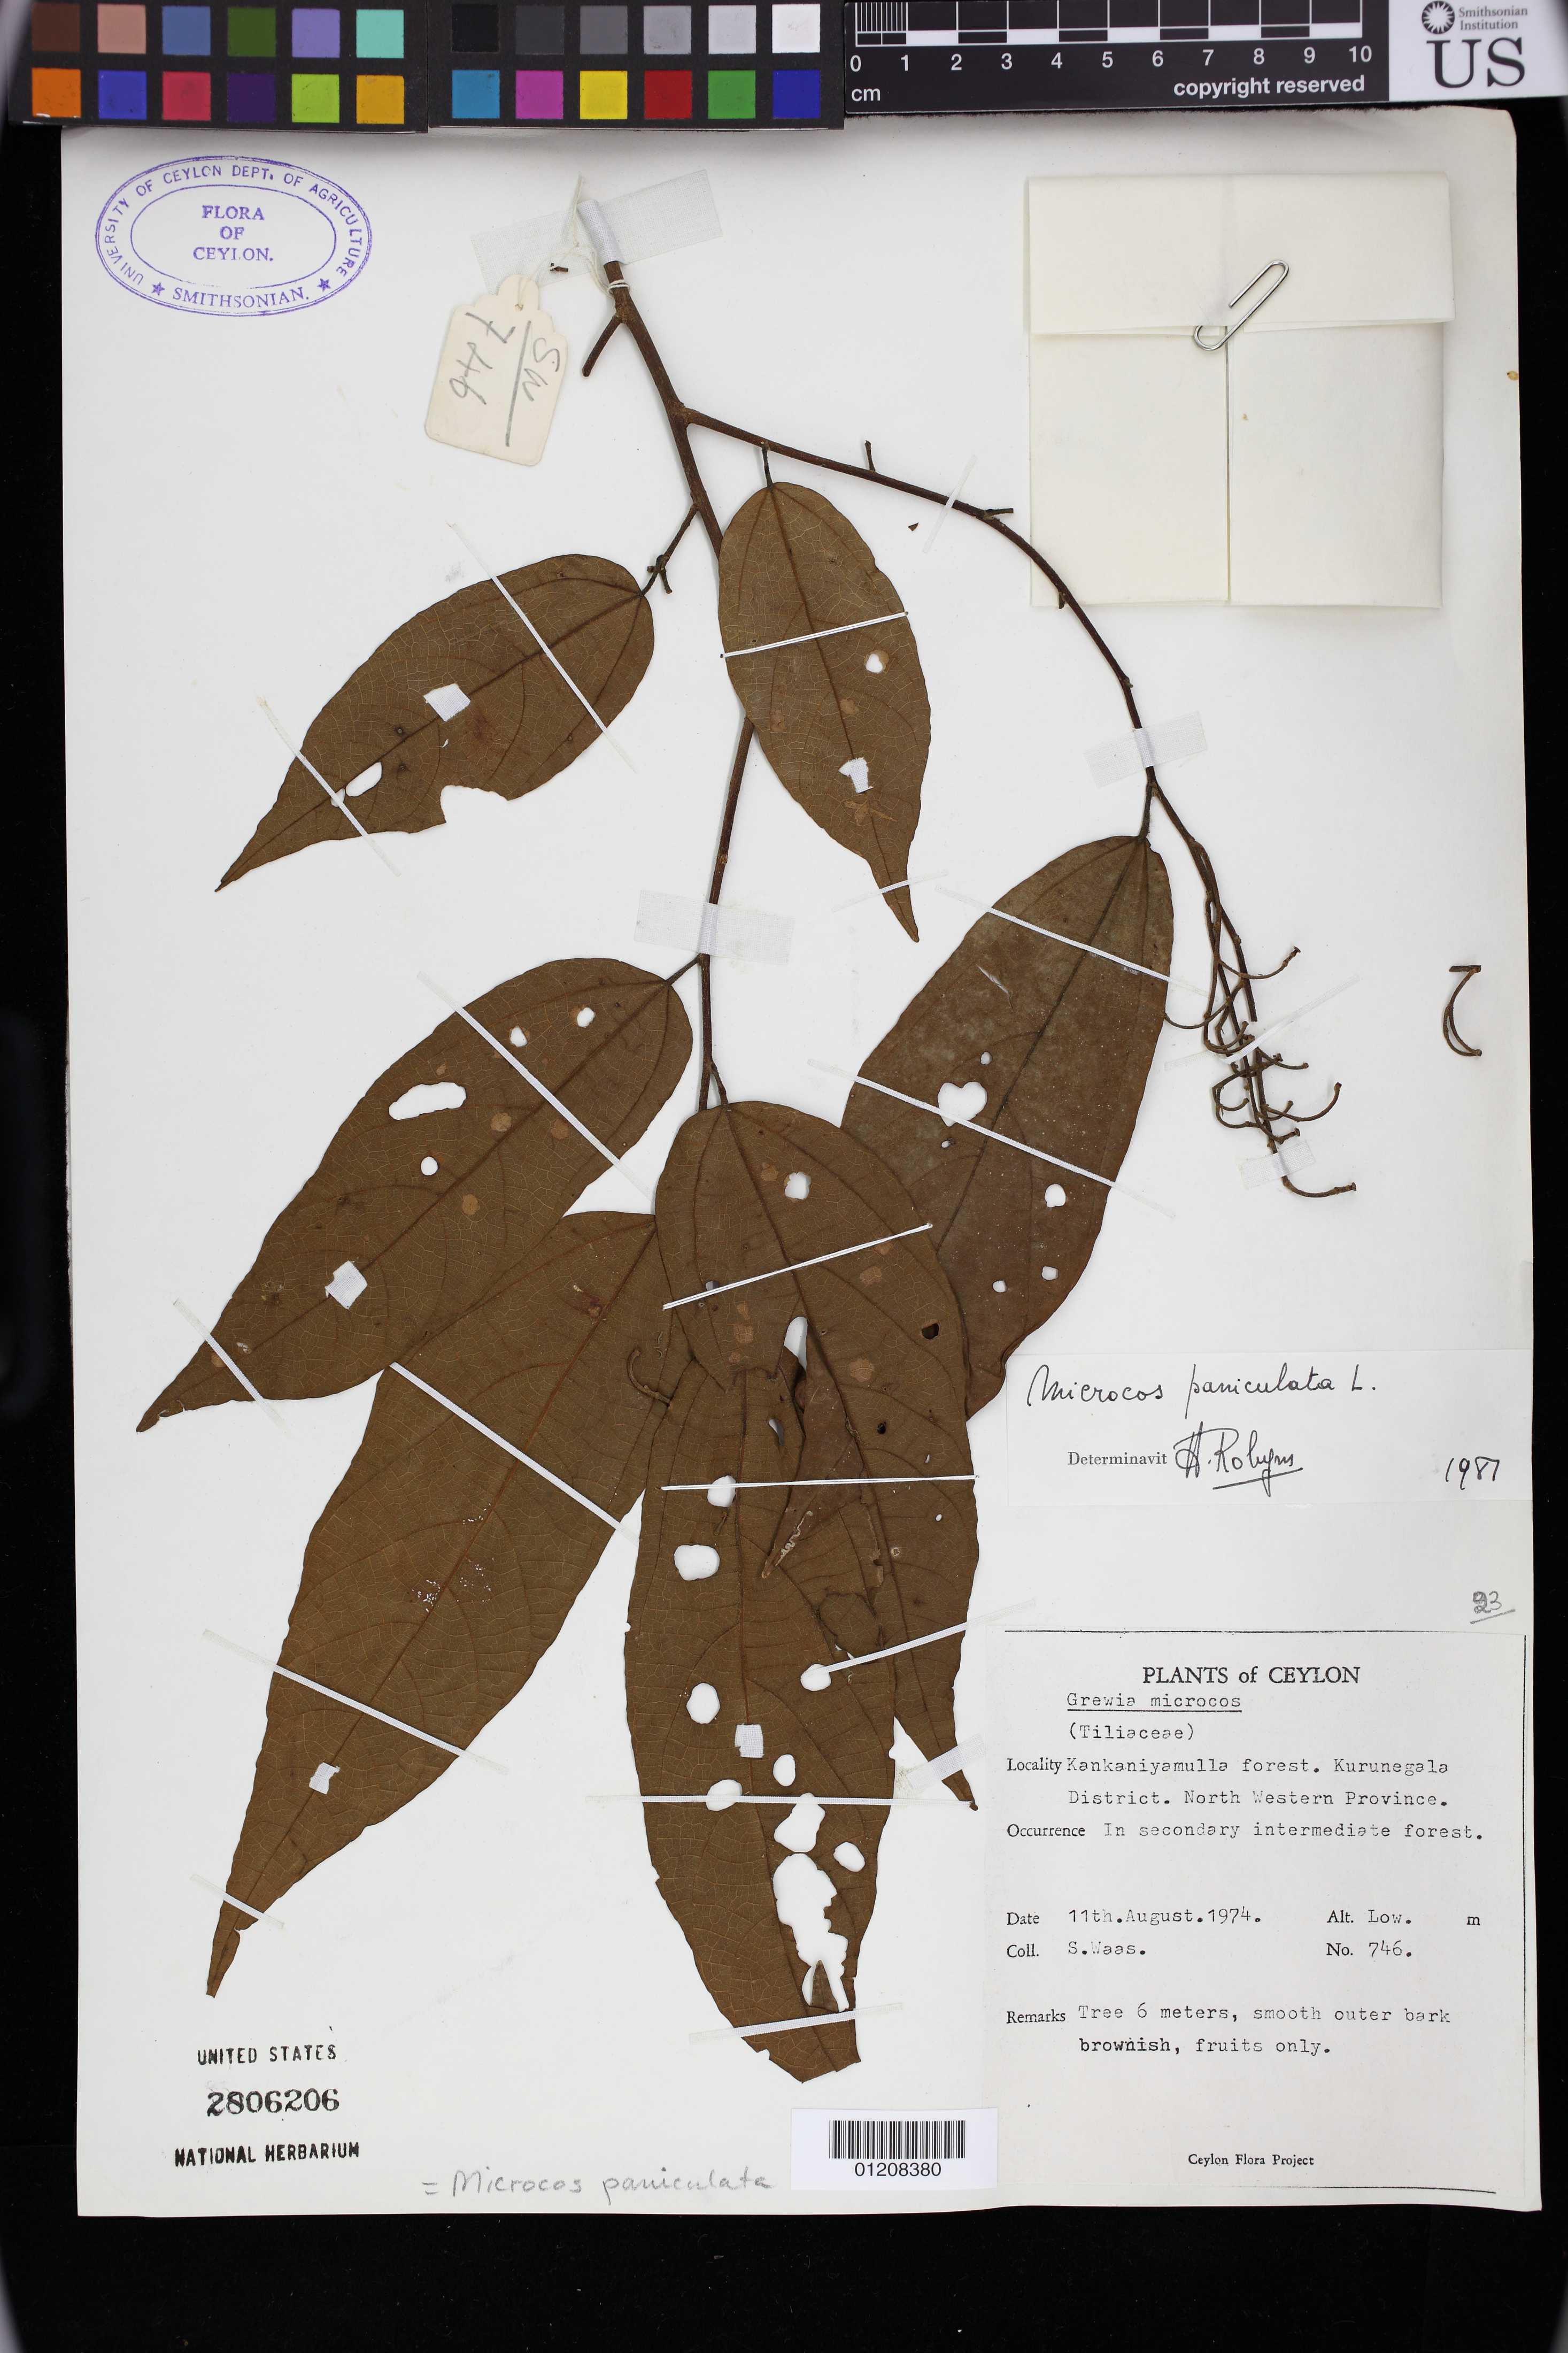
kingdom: Plantae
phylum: Tracheophyta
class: Magnoliopsida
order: Malvales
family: Malvaceae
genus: Microcos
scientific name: Microcos paniculata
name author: L.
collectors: S. Waas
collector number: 746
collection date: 1974-08-11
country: Sri Lanka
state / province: North Western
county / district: North Western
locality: Kankaniyamulla forest. Kurunegala.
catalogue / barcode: US 2806206